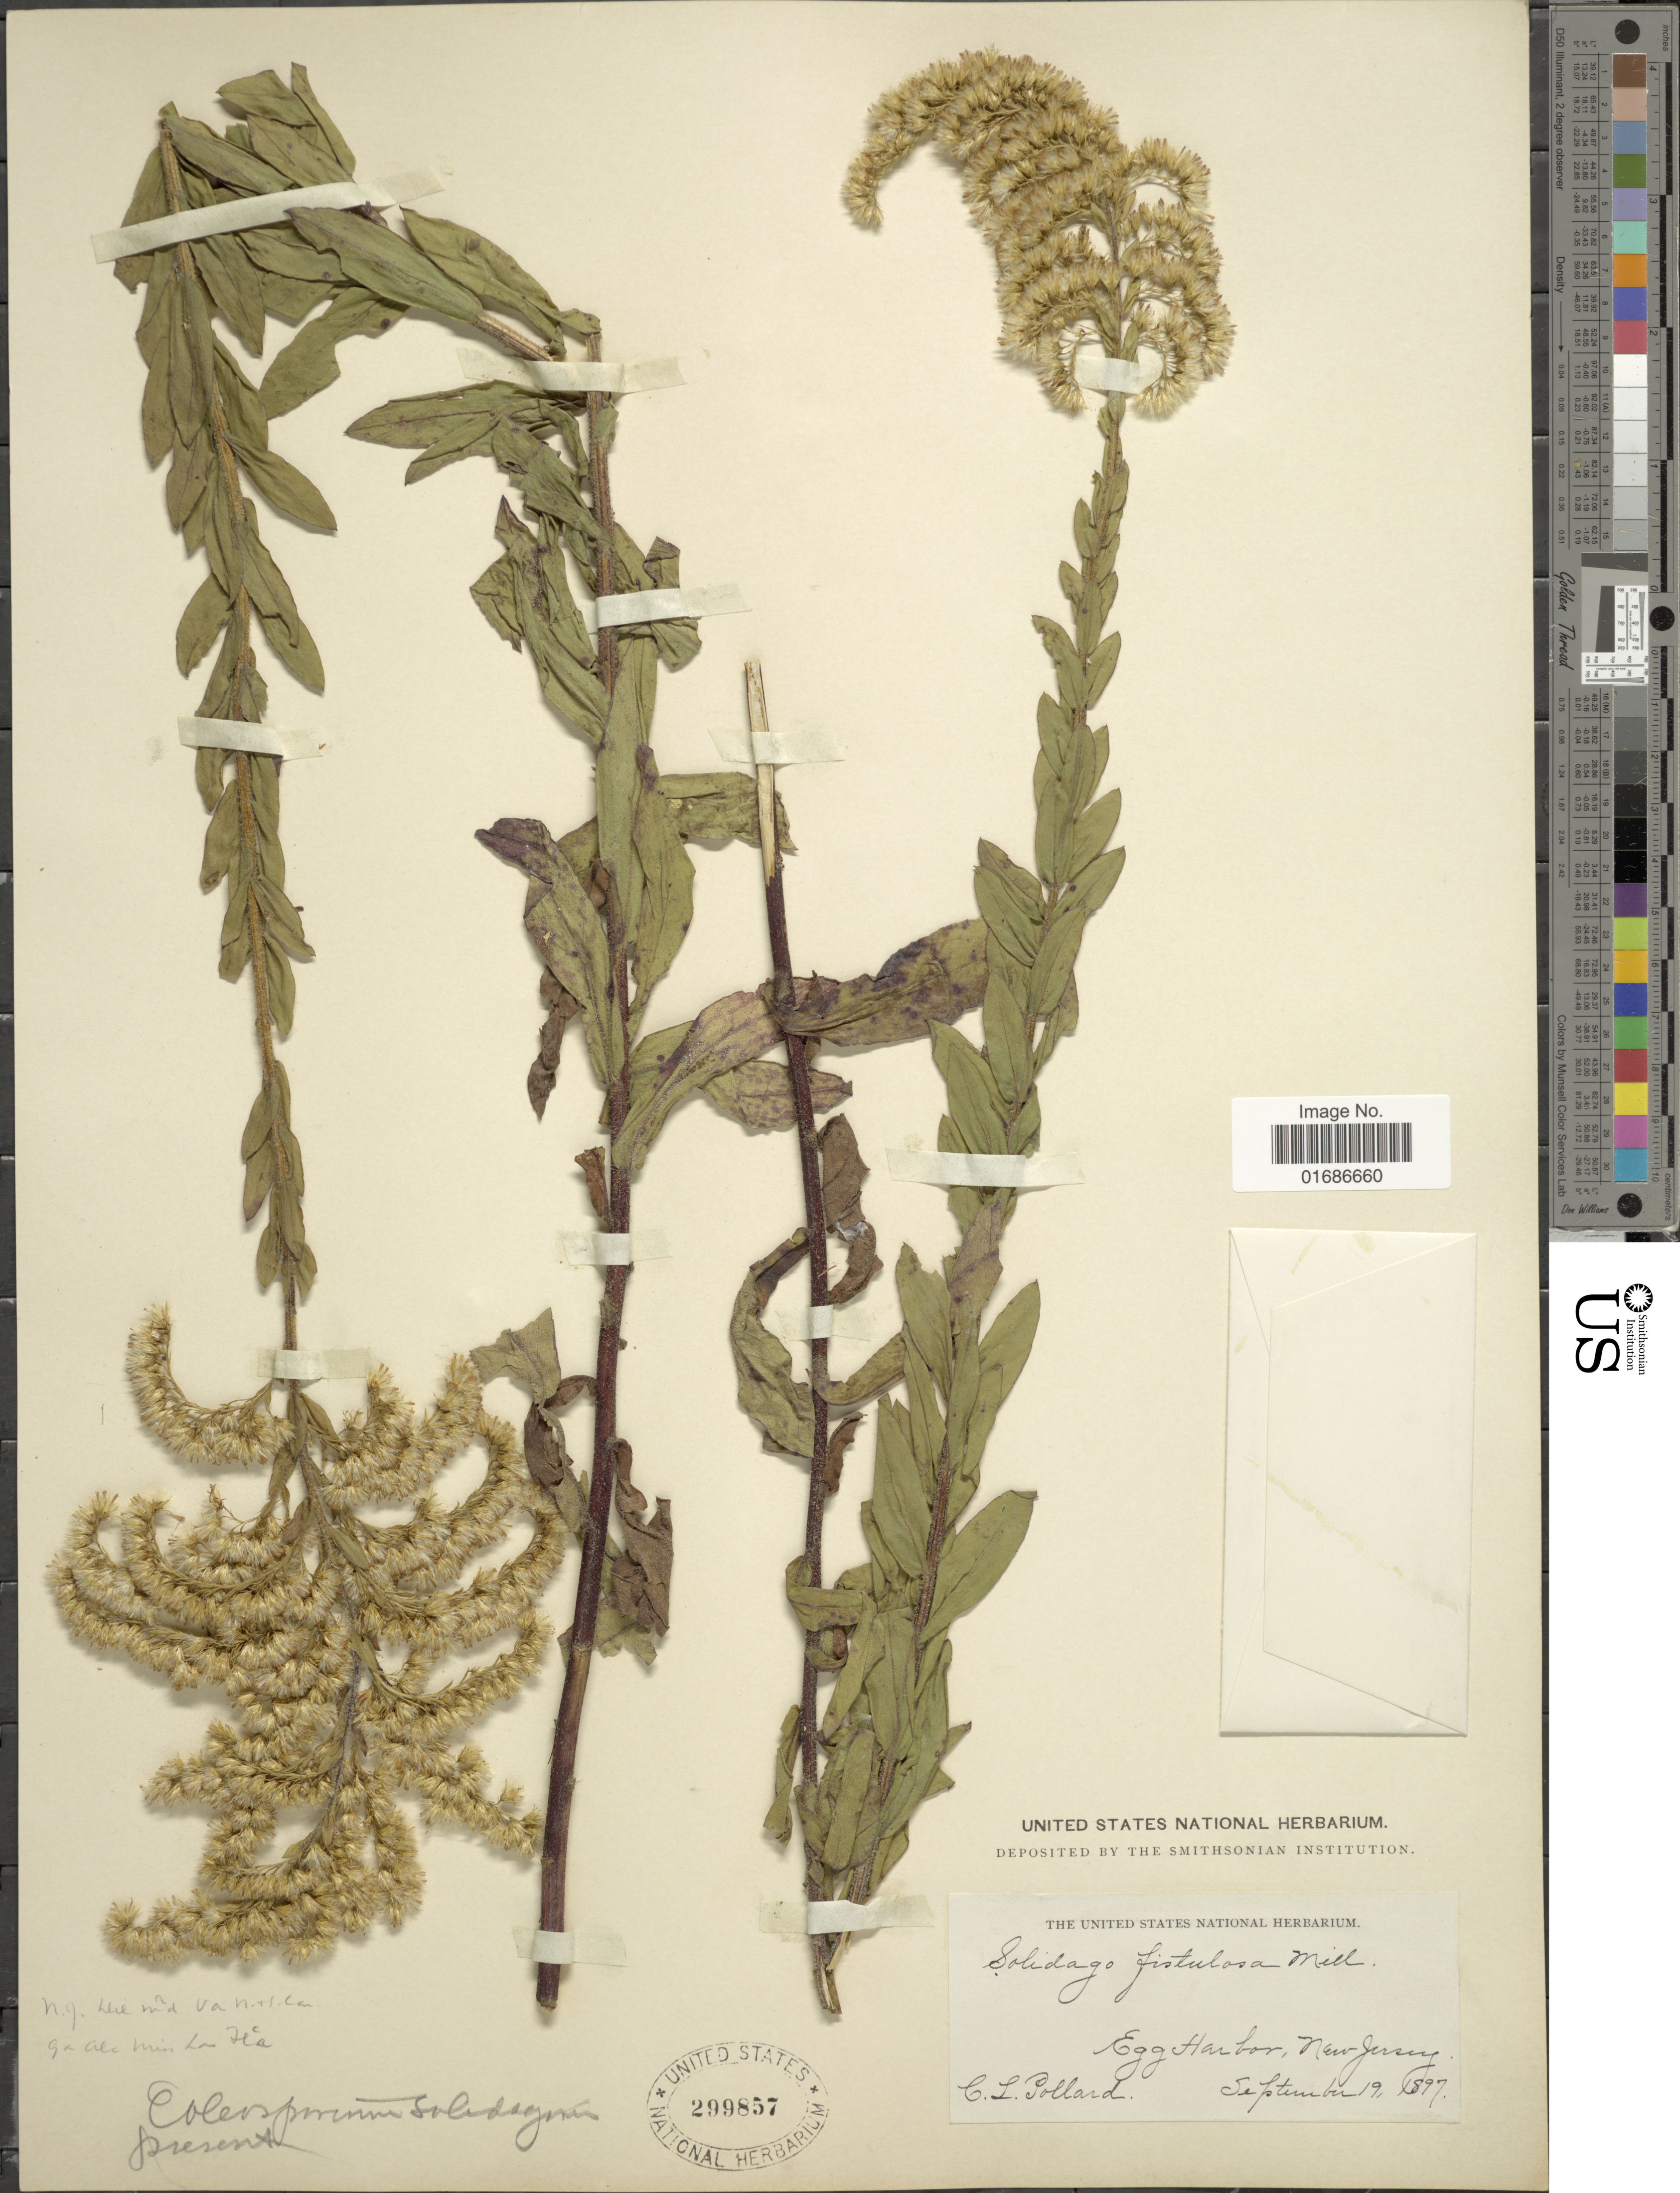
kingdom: Plantae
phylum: Tracheophyta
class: Magnoliopsida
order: Asterales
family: Asteraceae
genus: Solidago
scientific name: Solidago fistulosa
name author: Mill.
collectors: C. L. Pollard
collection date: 1897-09-19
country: United States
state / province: New Jersey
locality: Egg Harbor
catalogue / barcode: US 299857